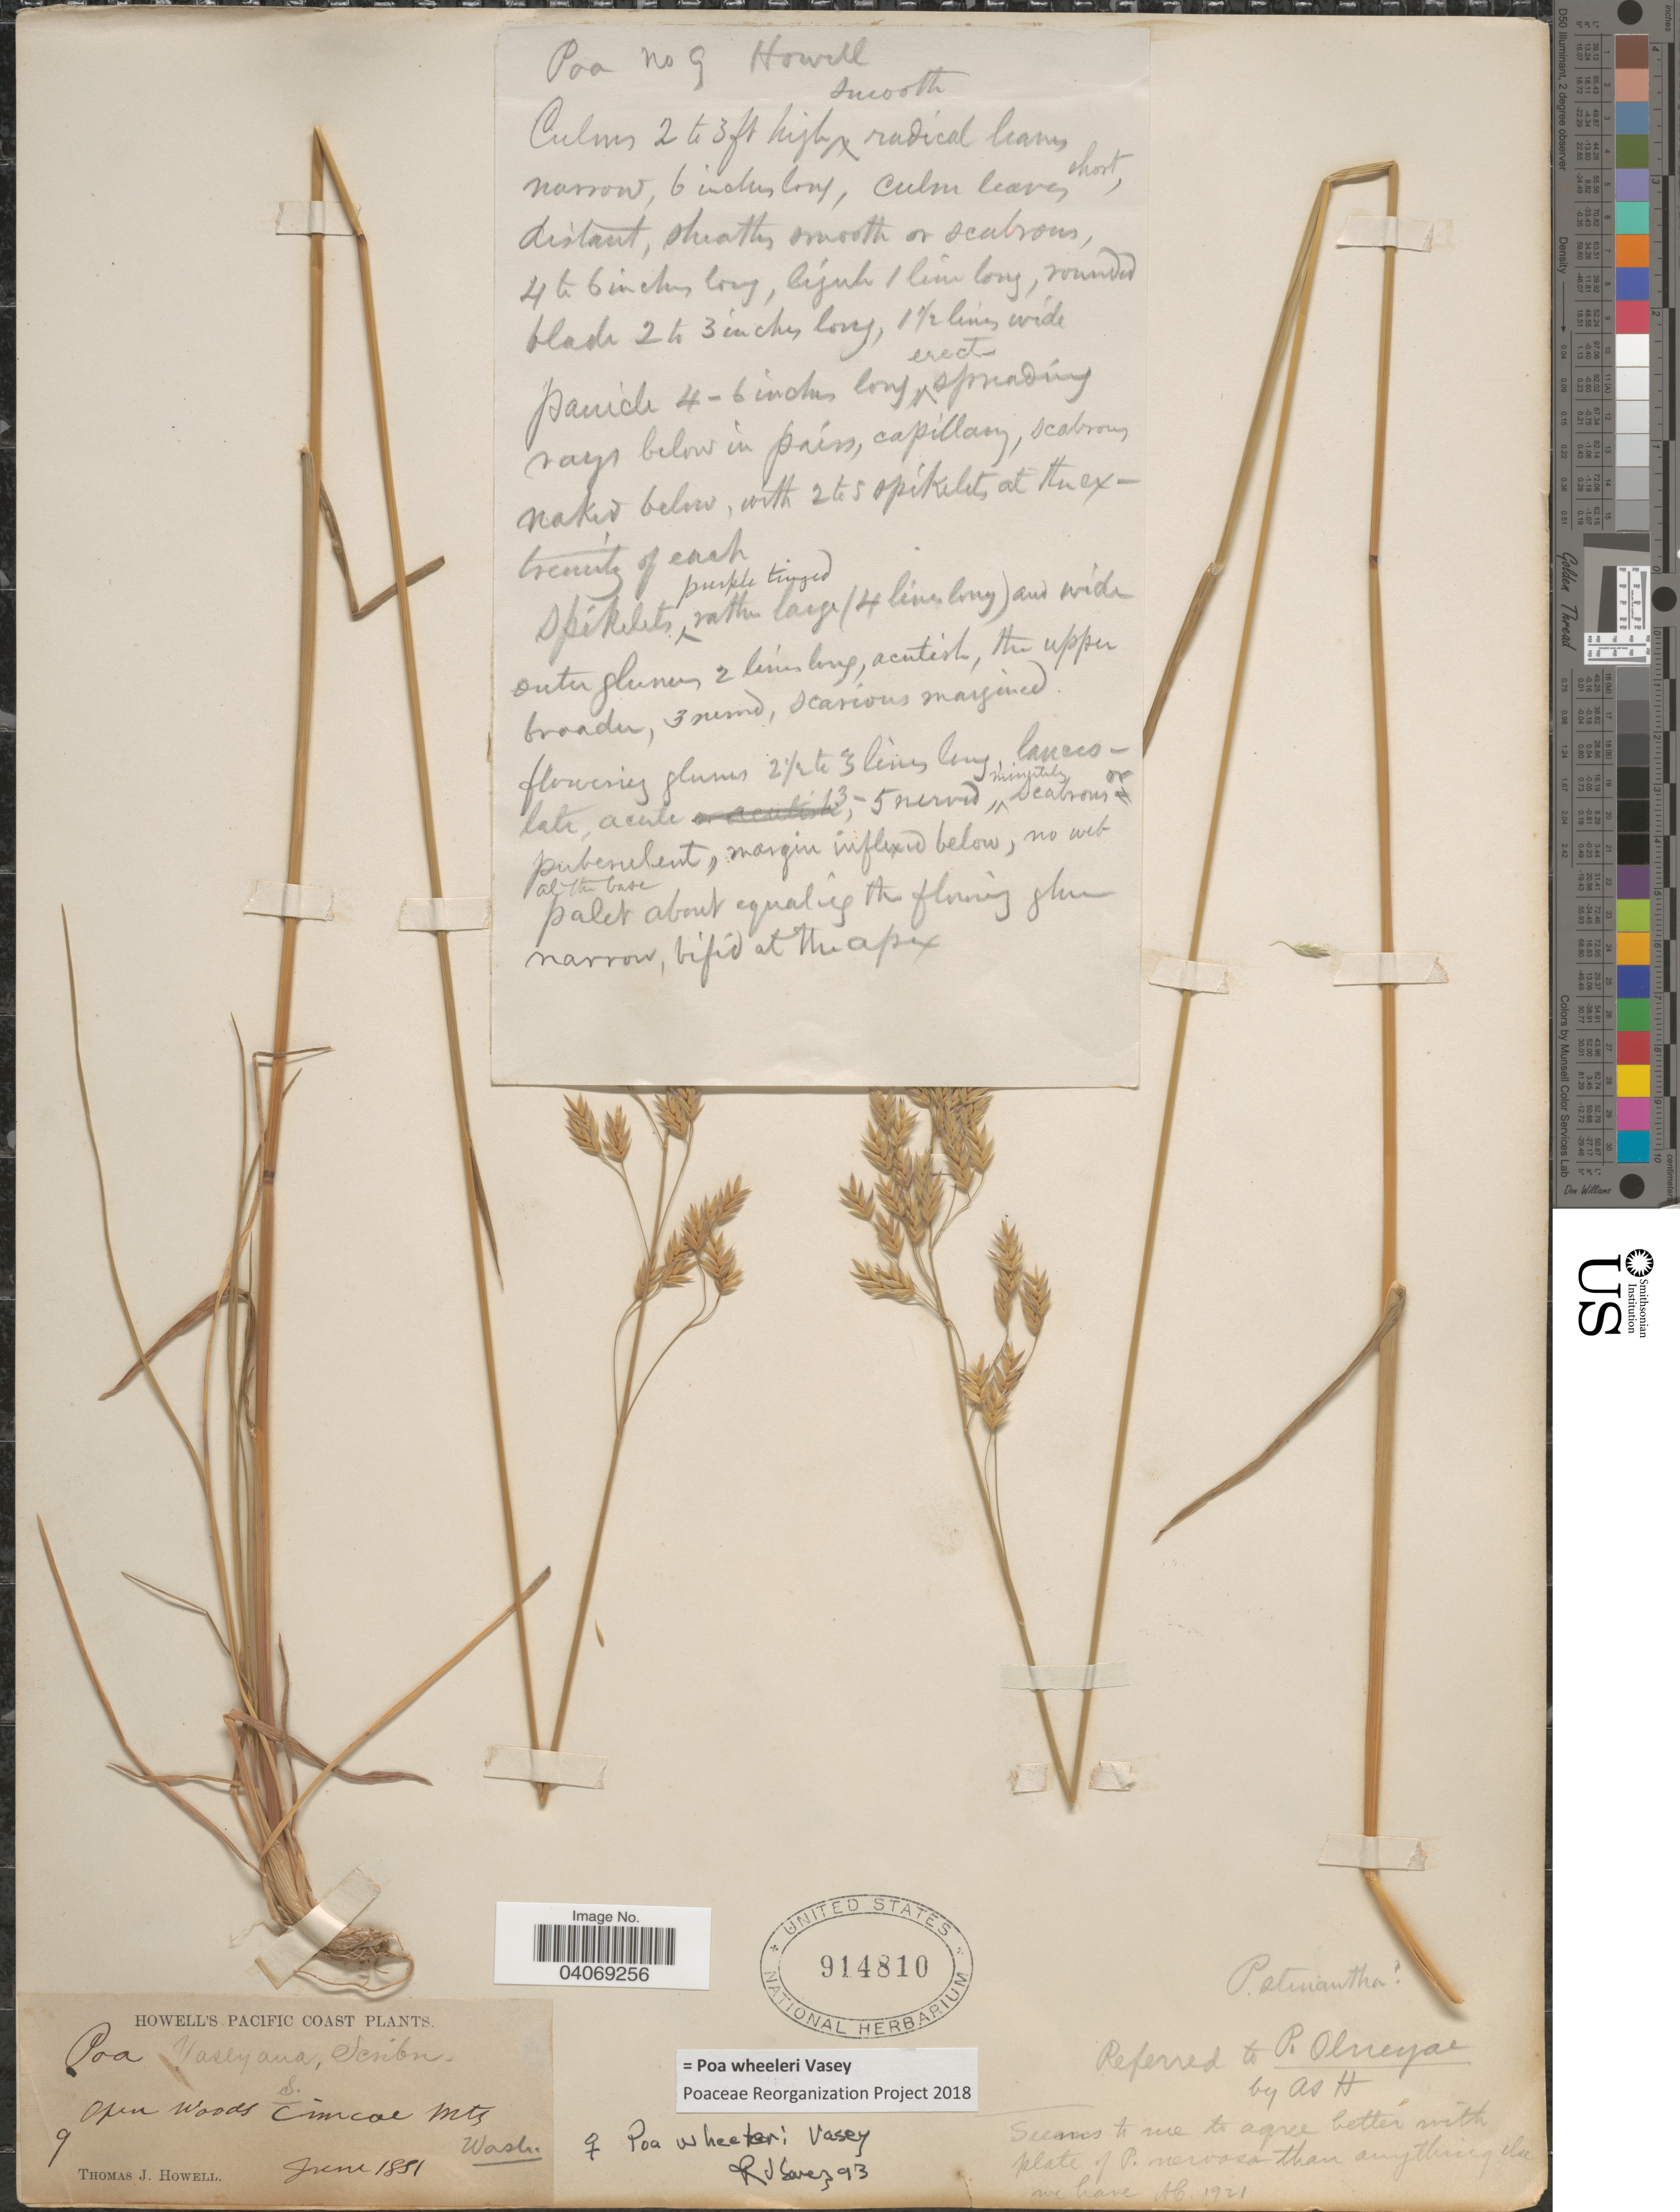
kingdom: Plantae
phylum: Tracheophyta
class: Liliopsida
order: Poales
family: Poaceae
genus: Poa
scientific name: Poa wheeleri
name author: Vasey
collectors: T. J. Howell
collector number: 9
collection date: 1881-06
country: United States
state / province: Washington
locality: Open woods Simcoe Mts. Pacific Coast.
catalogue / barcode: US 914810